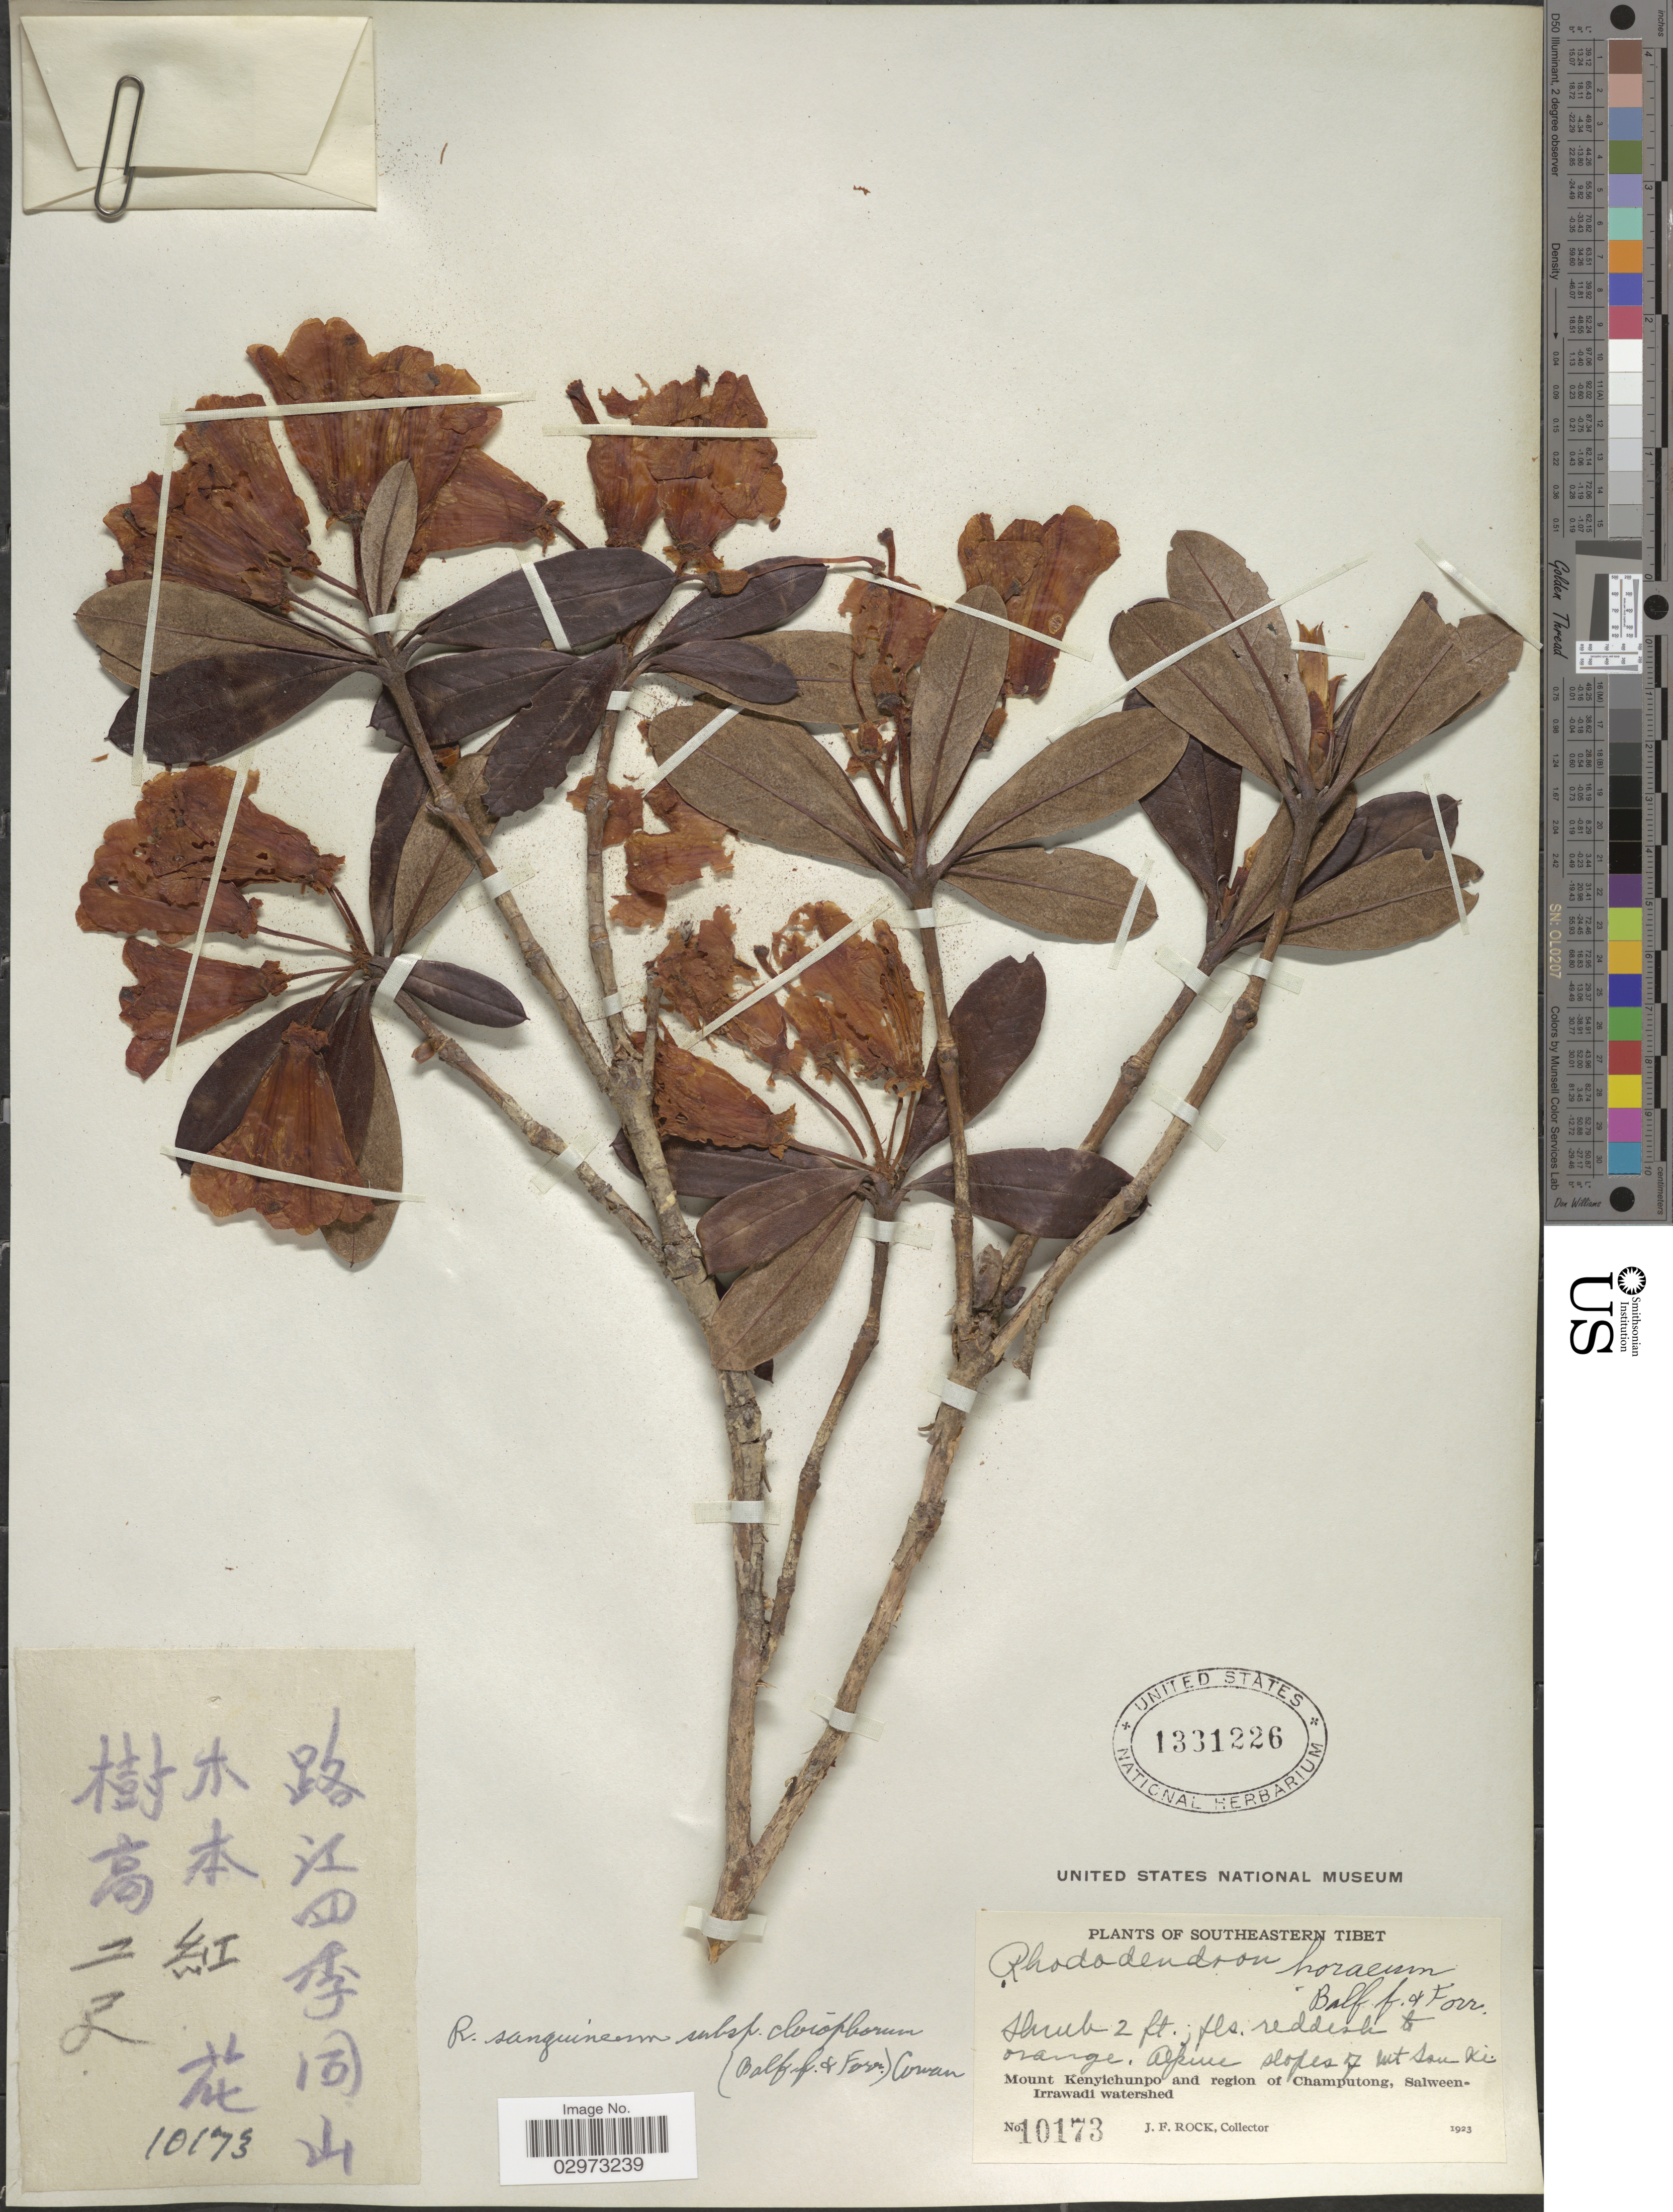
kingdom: Plantae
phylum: Tracheophyta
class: Magnoliopsida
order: Ericales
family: Ericaceae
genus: Rhododendron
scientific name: Rhododendron sanguineum subsp. cloiophorum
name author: (Balf. f. & Forrest) Cowan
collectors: J. Rock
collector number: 10173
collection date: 1923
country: China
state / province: Xizang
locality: Southeastern Tibet. Alpine slopes of mt. San Xi. Mount Kenyichunpo and region of Champutong, Salween-Irrawadi watershed.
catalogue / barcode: US 1331226